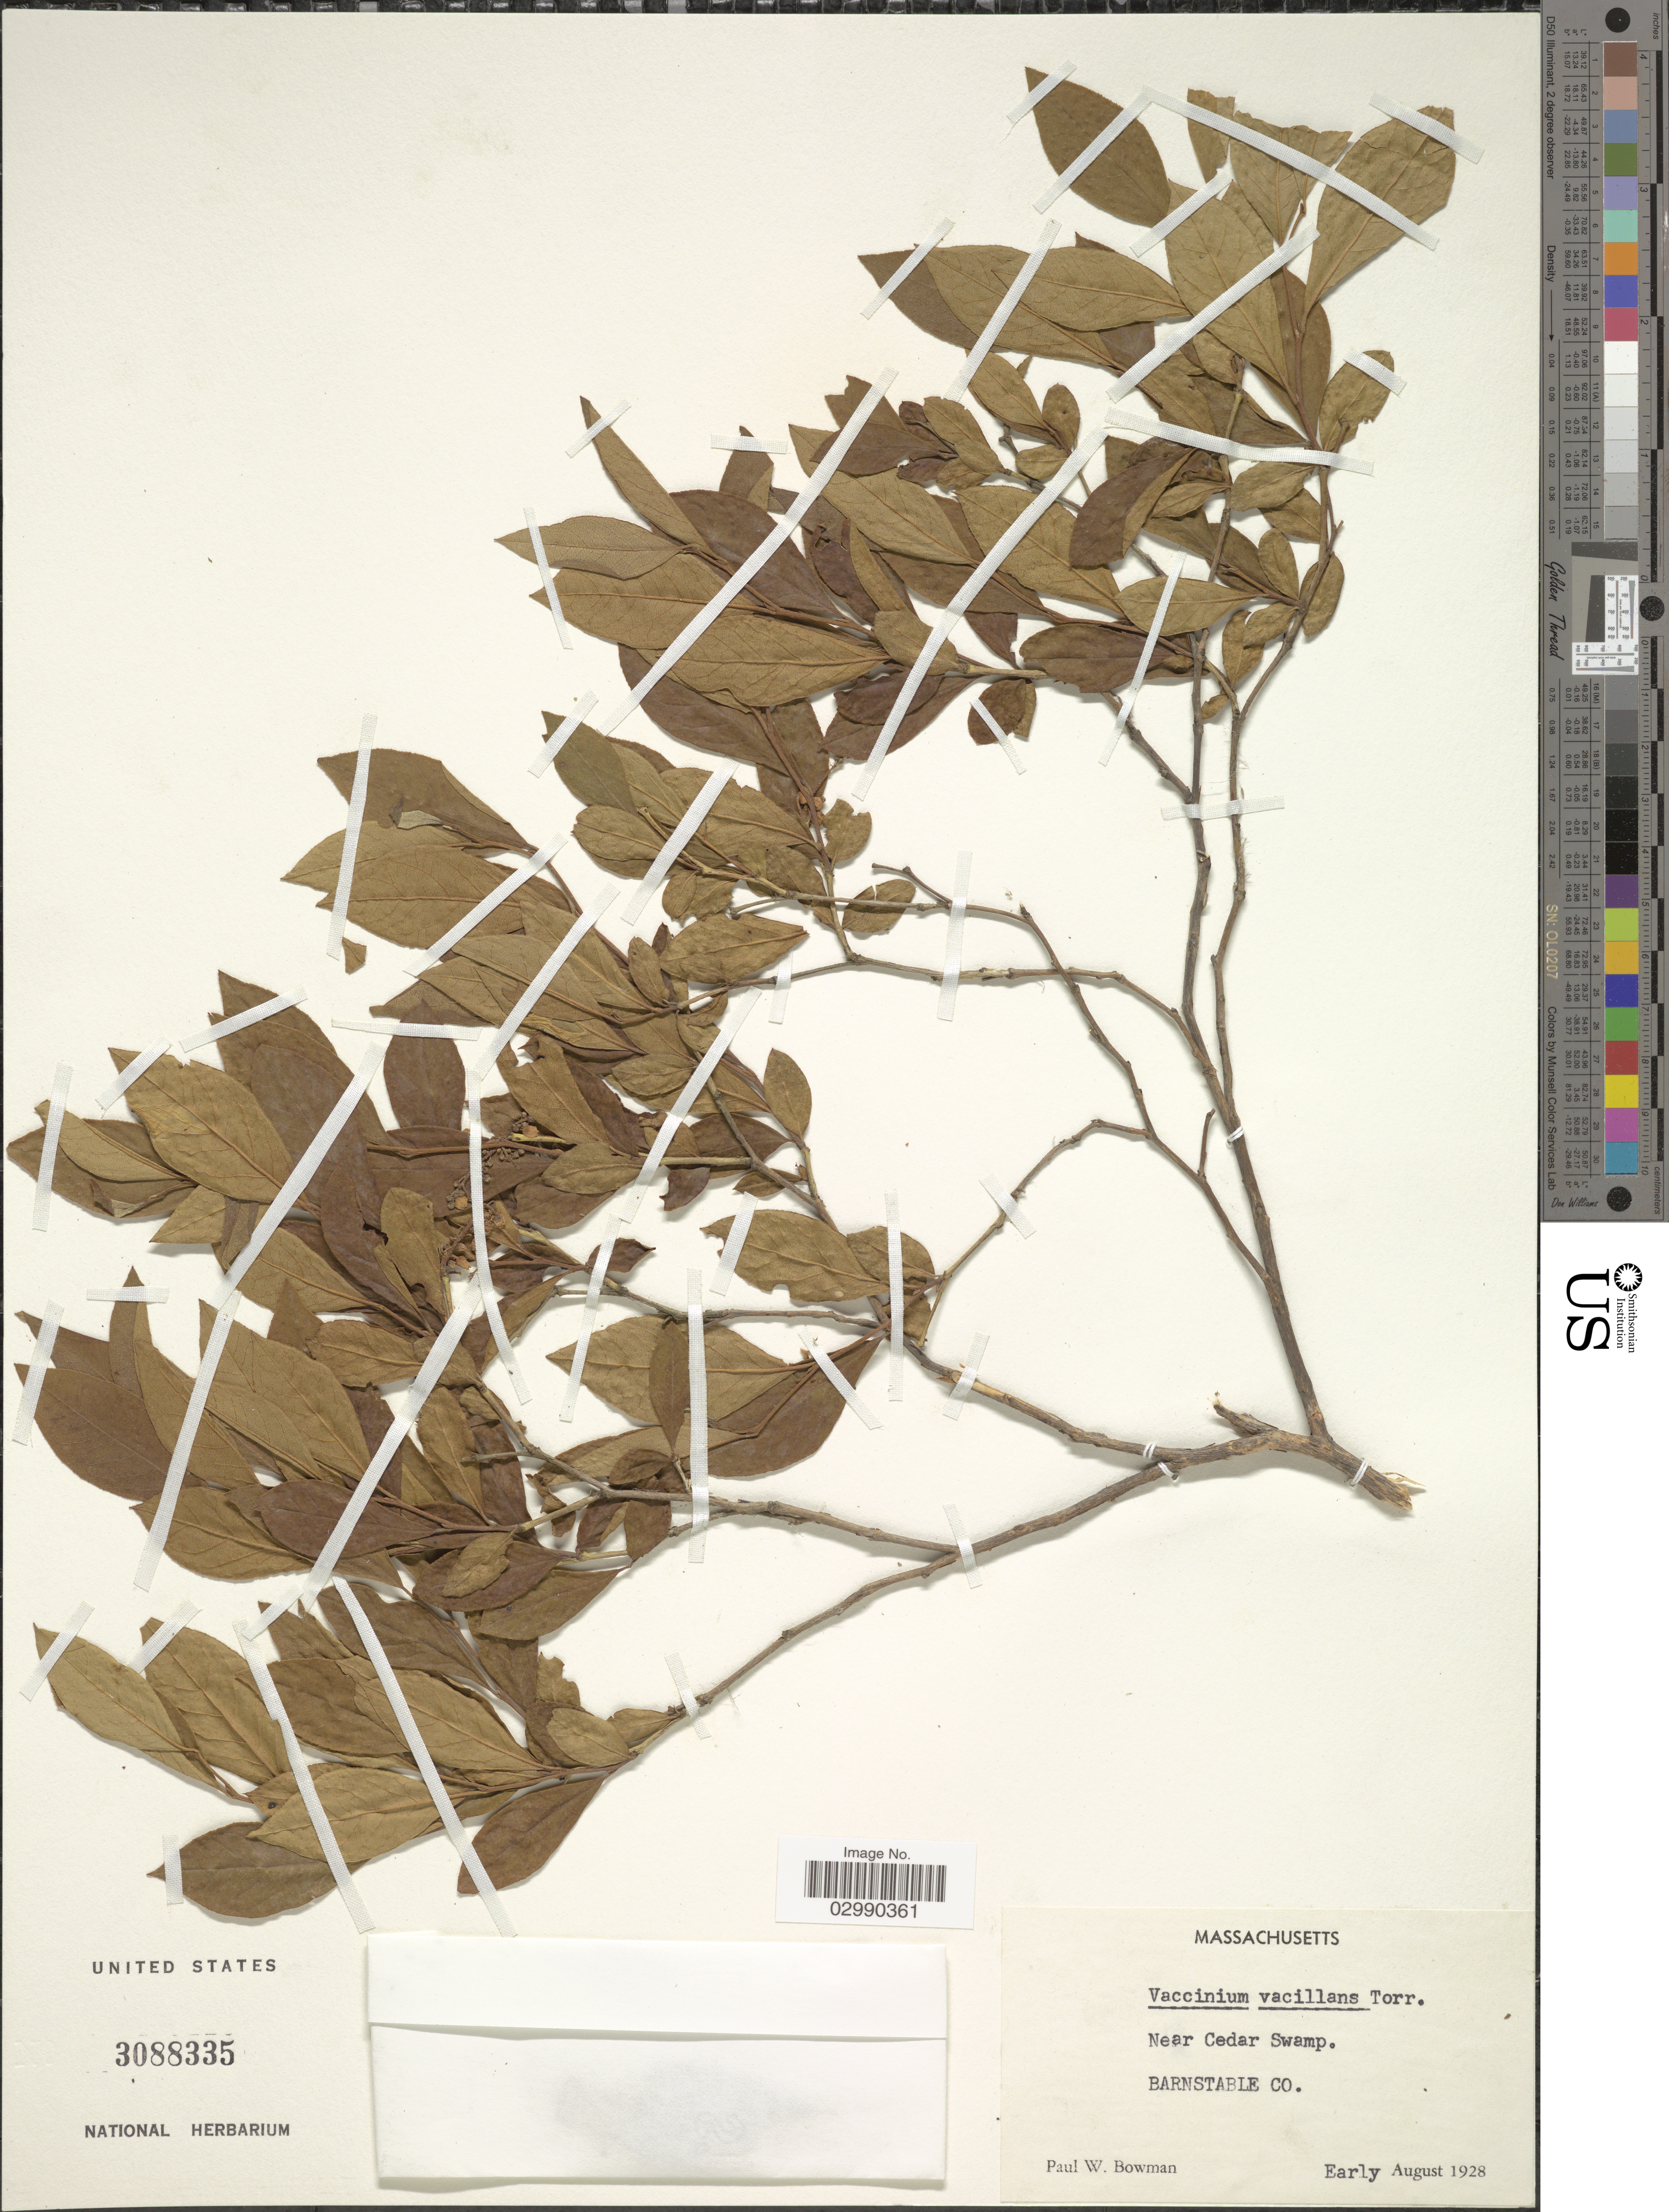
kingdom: Plantae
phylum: Tracheophyta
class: Magnoliopsida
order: Ericales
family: Ericaceae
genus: Vaccinium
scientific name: Vaccinium vacillans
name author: Kalm ex Torr.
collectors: P. Bowman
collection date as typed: Early August 1928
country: United States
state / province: Massachusetts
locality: Near Cedar Swamp, Barnstable Co.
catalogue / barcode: US 3088335